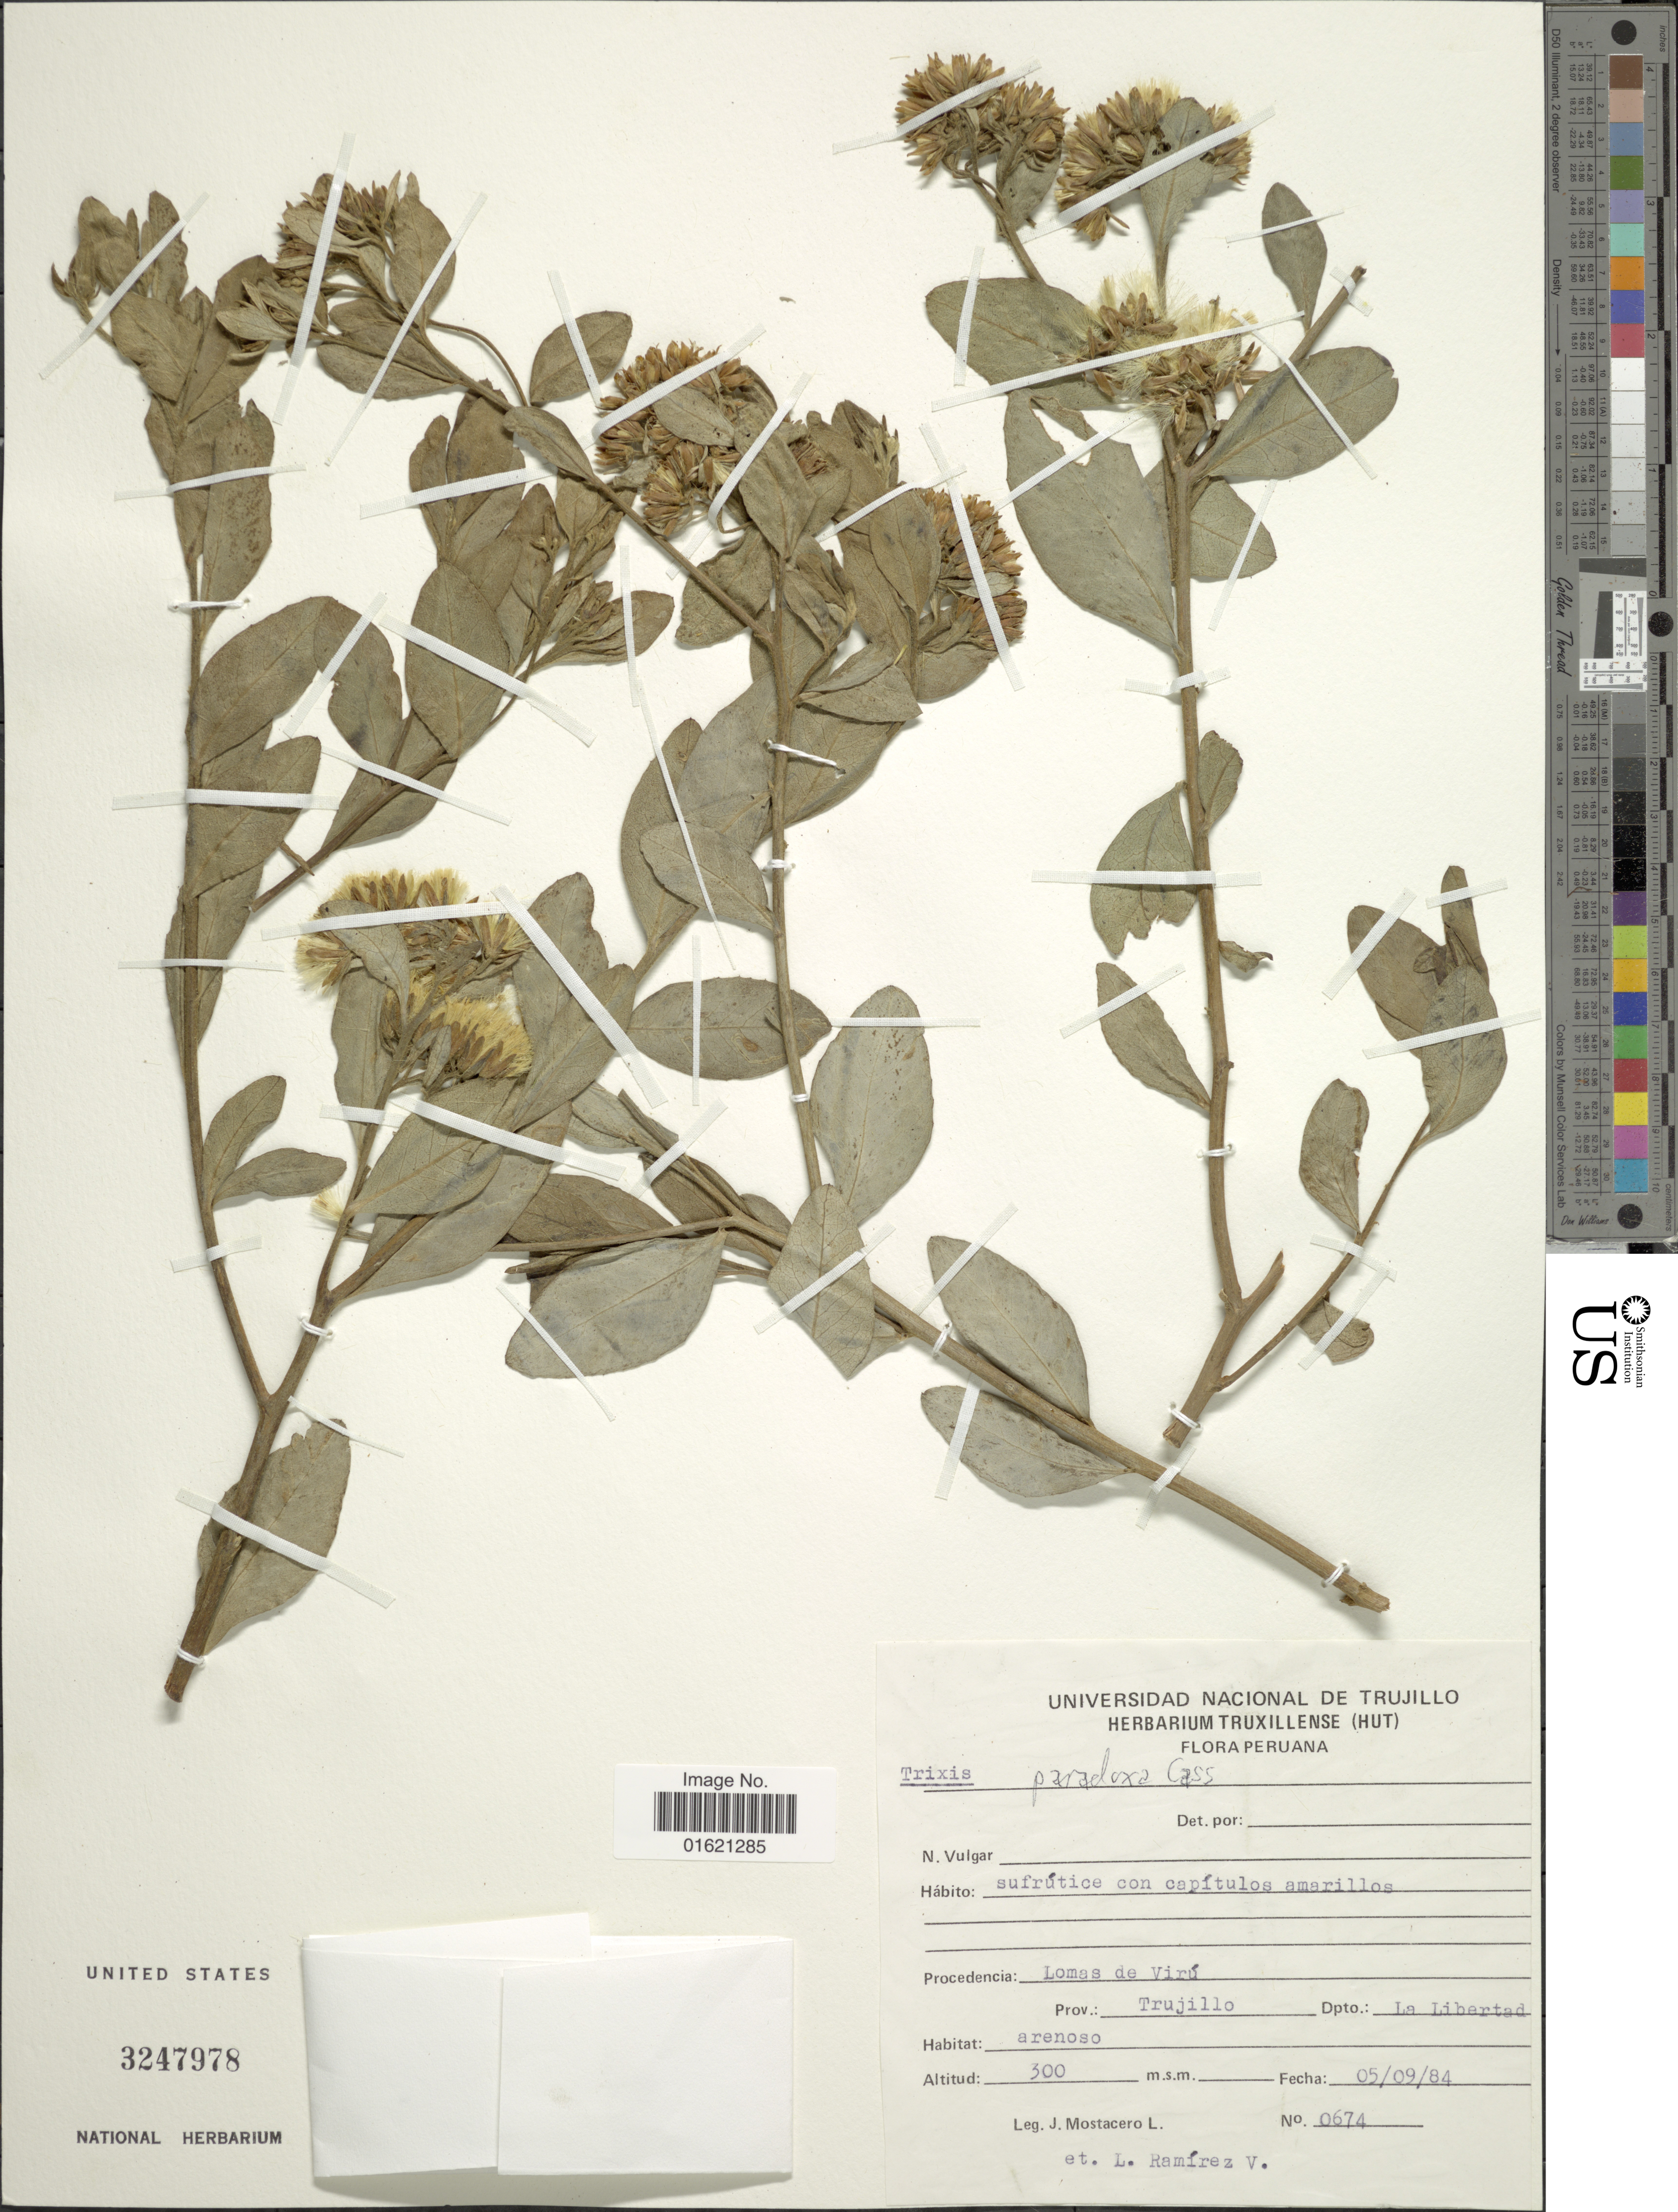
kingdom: Plantae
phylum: Tracheophyta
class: Magnoliopsida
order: Asterales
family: Asteraceae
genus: Trixis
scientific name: Trixis cacalioides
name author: (Kunth) D. Don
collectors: J. Mostacero L. & L. Ramirez V.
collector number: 0674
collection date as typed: Transcribed d/m/y: 5/9/84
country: Peru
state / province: La Libertad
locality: Lomas de Viru. Prov. Trujillo. Dpto. La Libertad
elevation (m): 300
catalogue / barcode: US 3247978